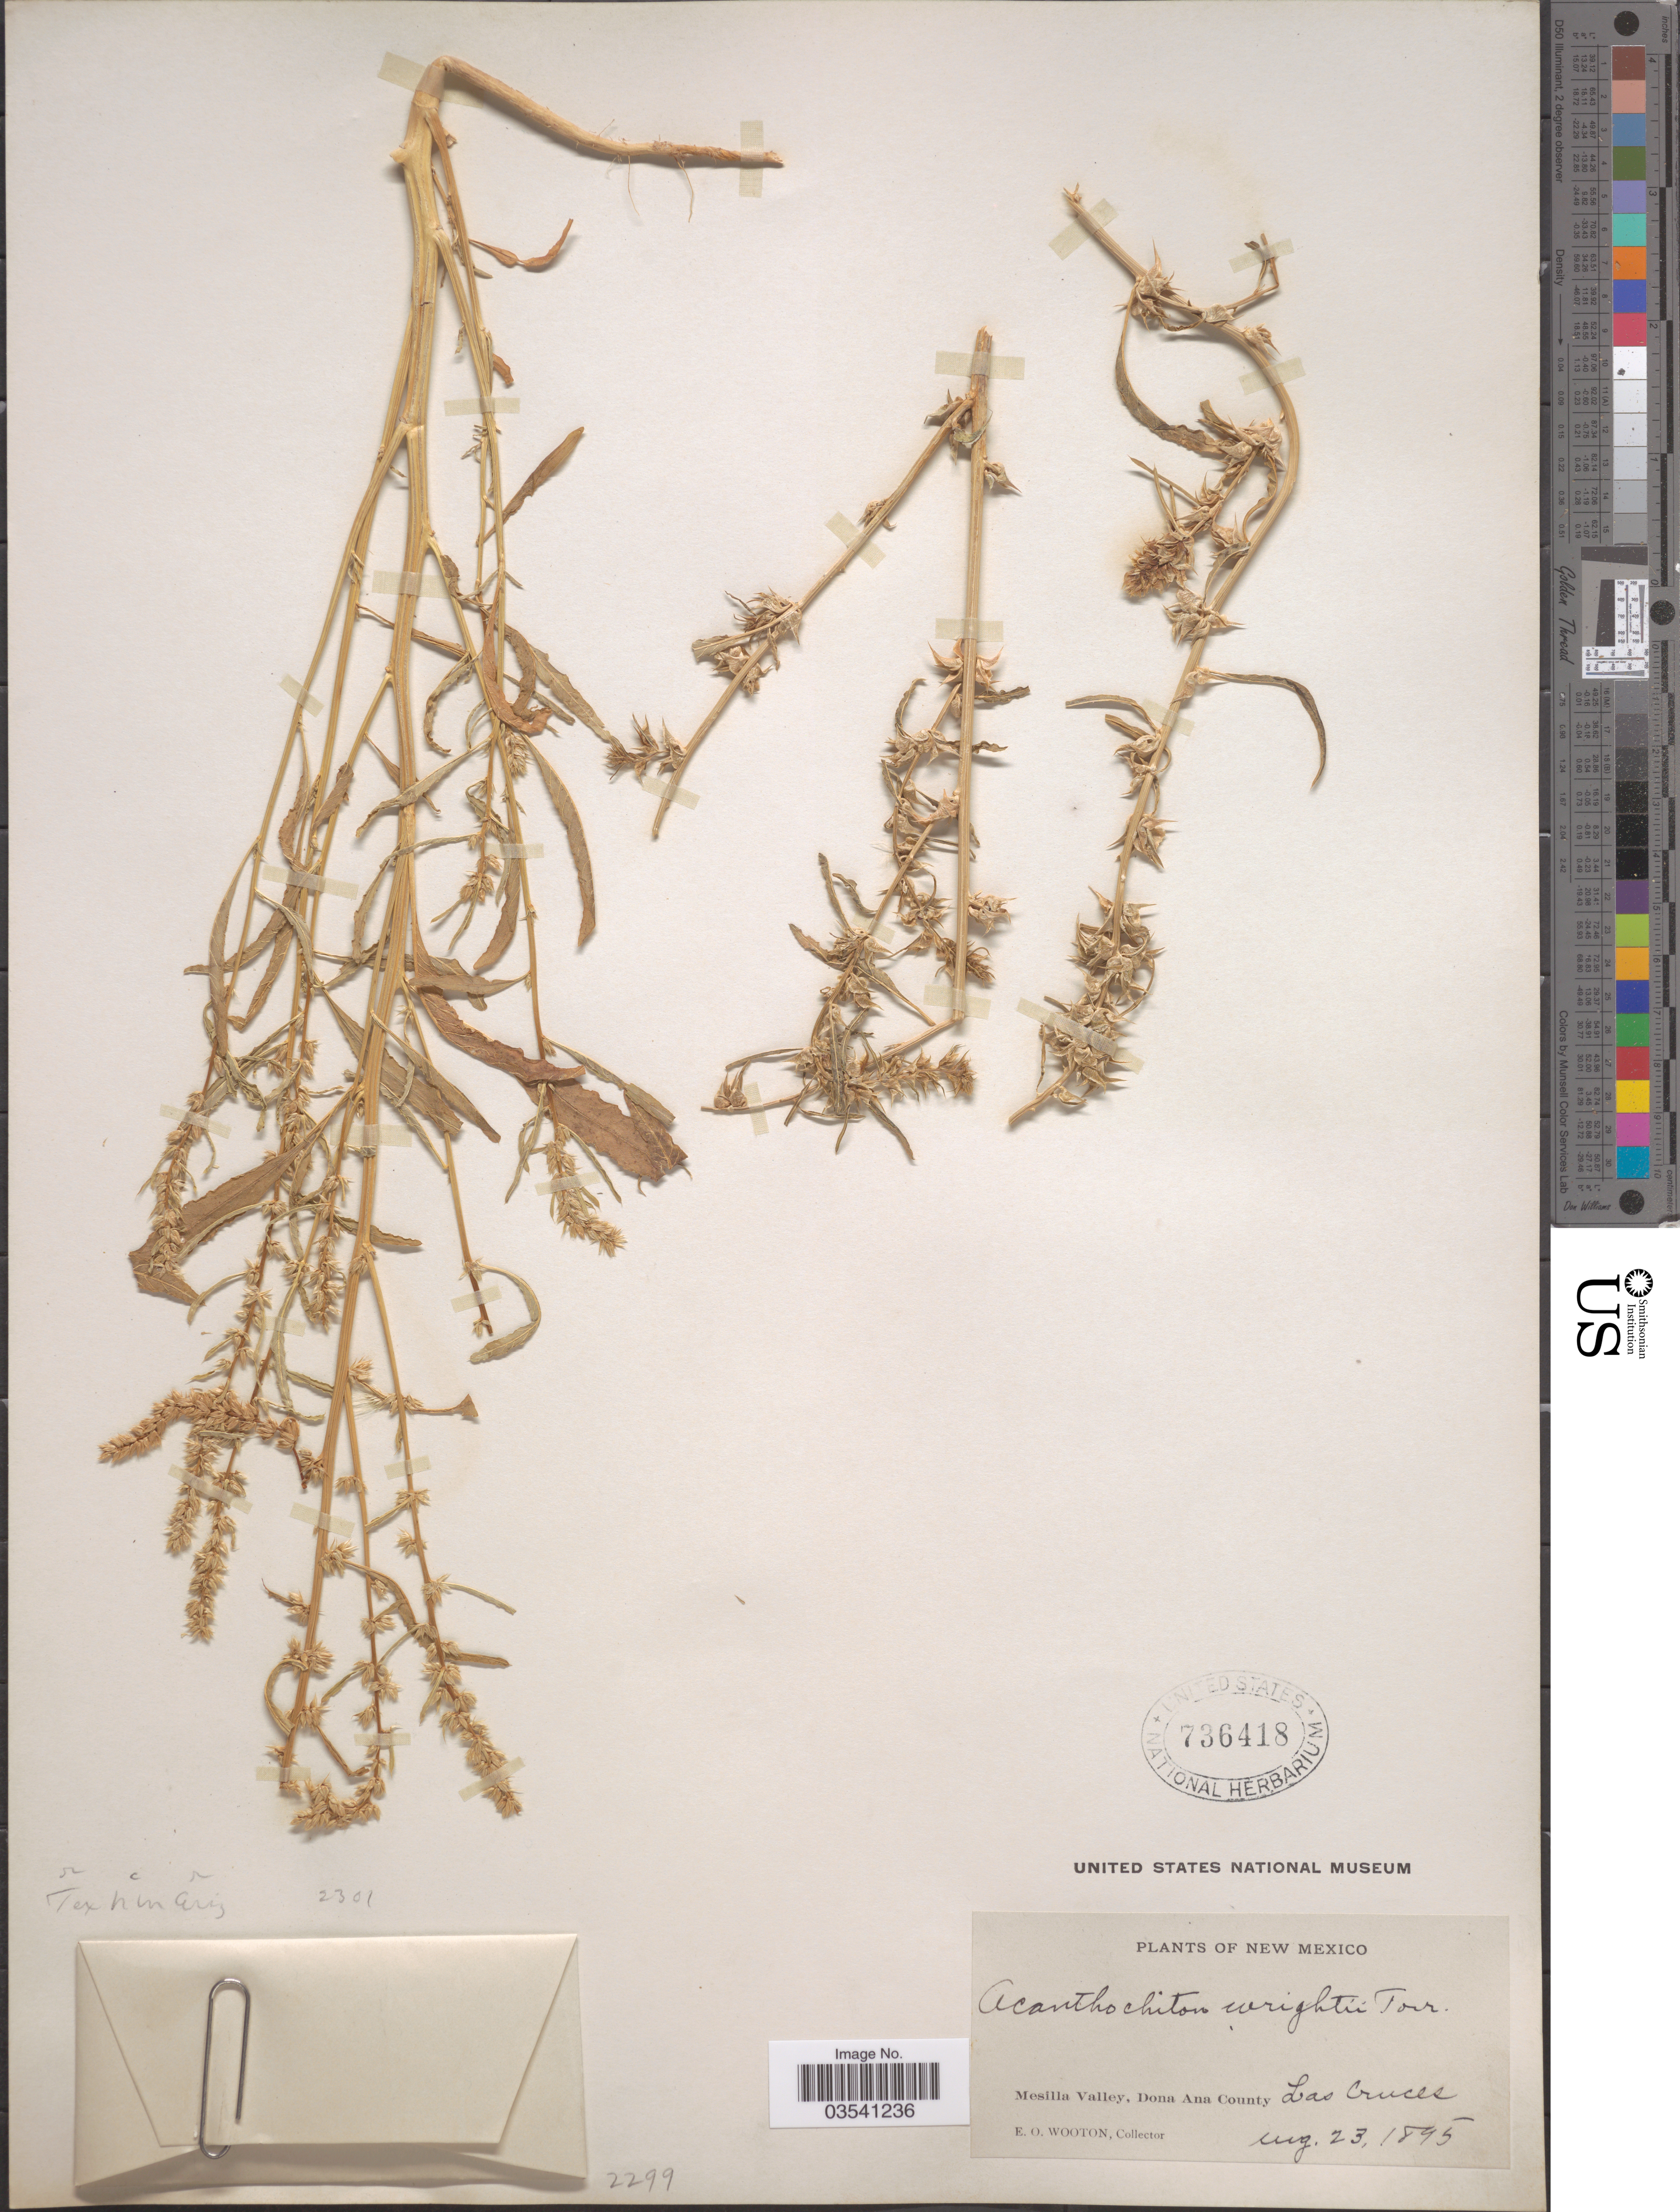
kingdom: Plantae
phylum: Tracheophyta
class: Magnoliopsida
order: Caryophyllales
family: Amaranthaceae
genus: Amaranthus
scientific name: Amaranthus wrightii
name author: S. Watson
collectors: E. O. Wooton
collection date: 1895-08-23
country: United States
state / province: New Mexico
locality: Mesilla Valley, Dona Ana County. Las Cruces.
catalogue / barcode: US 736418